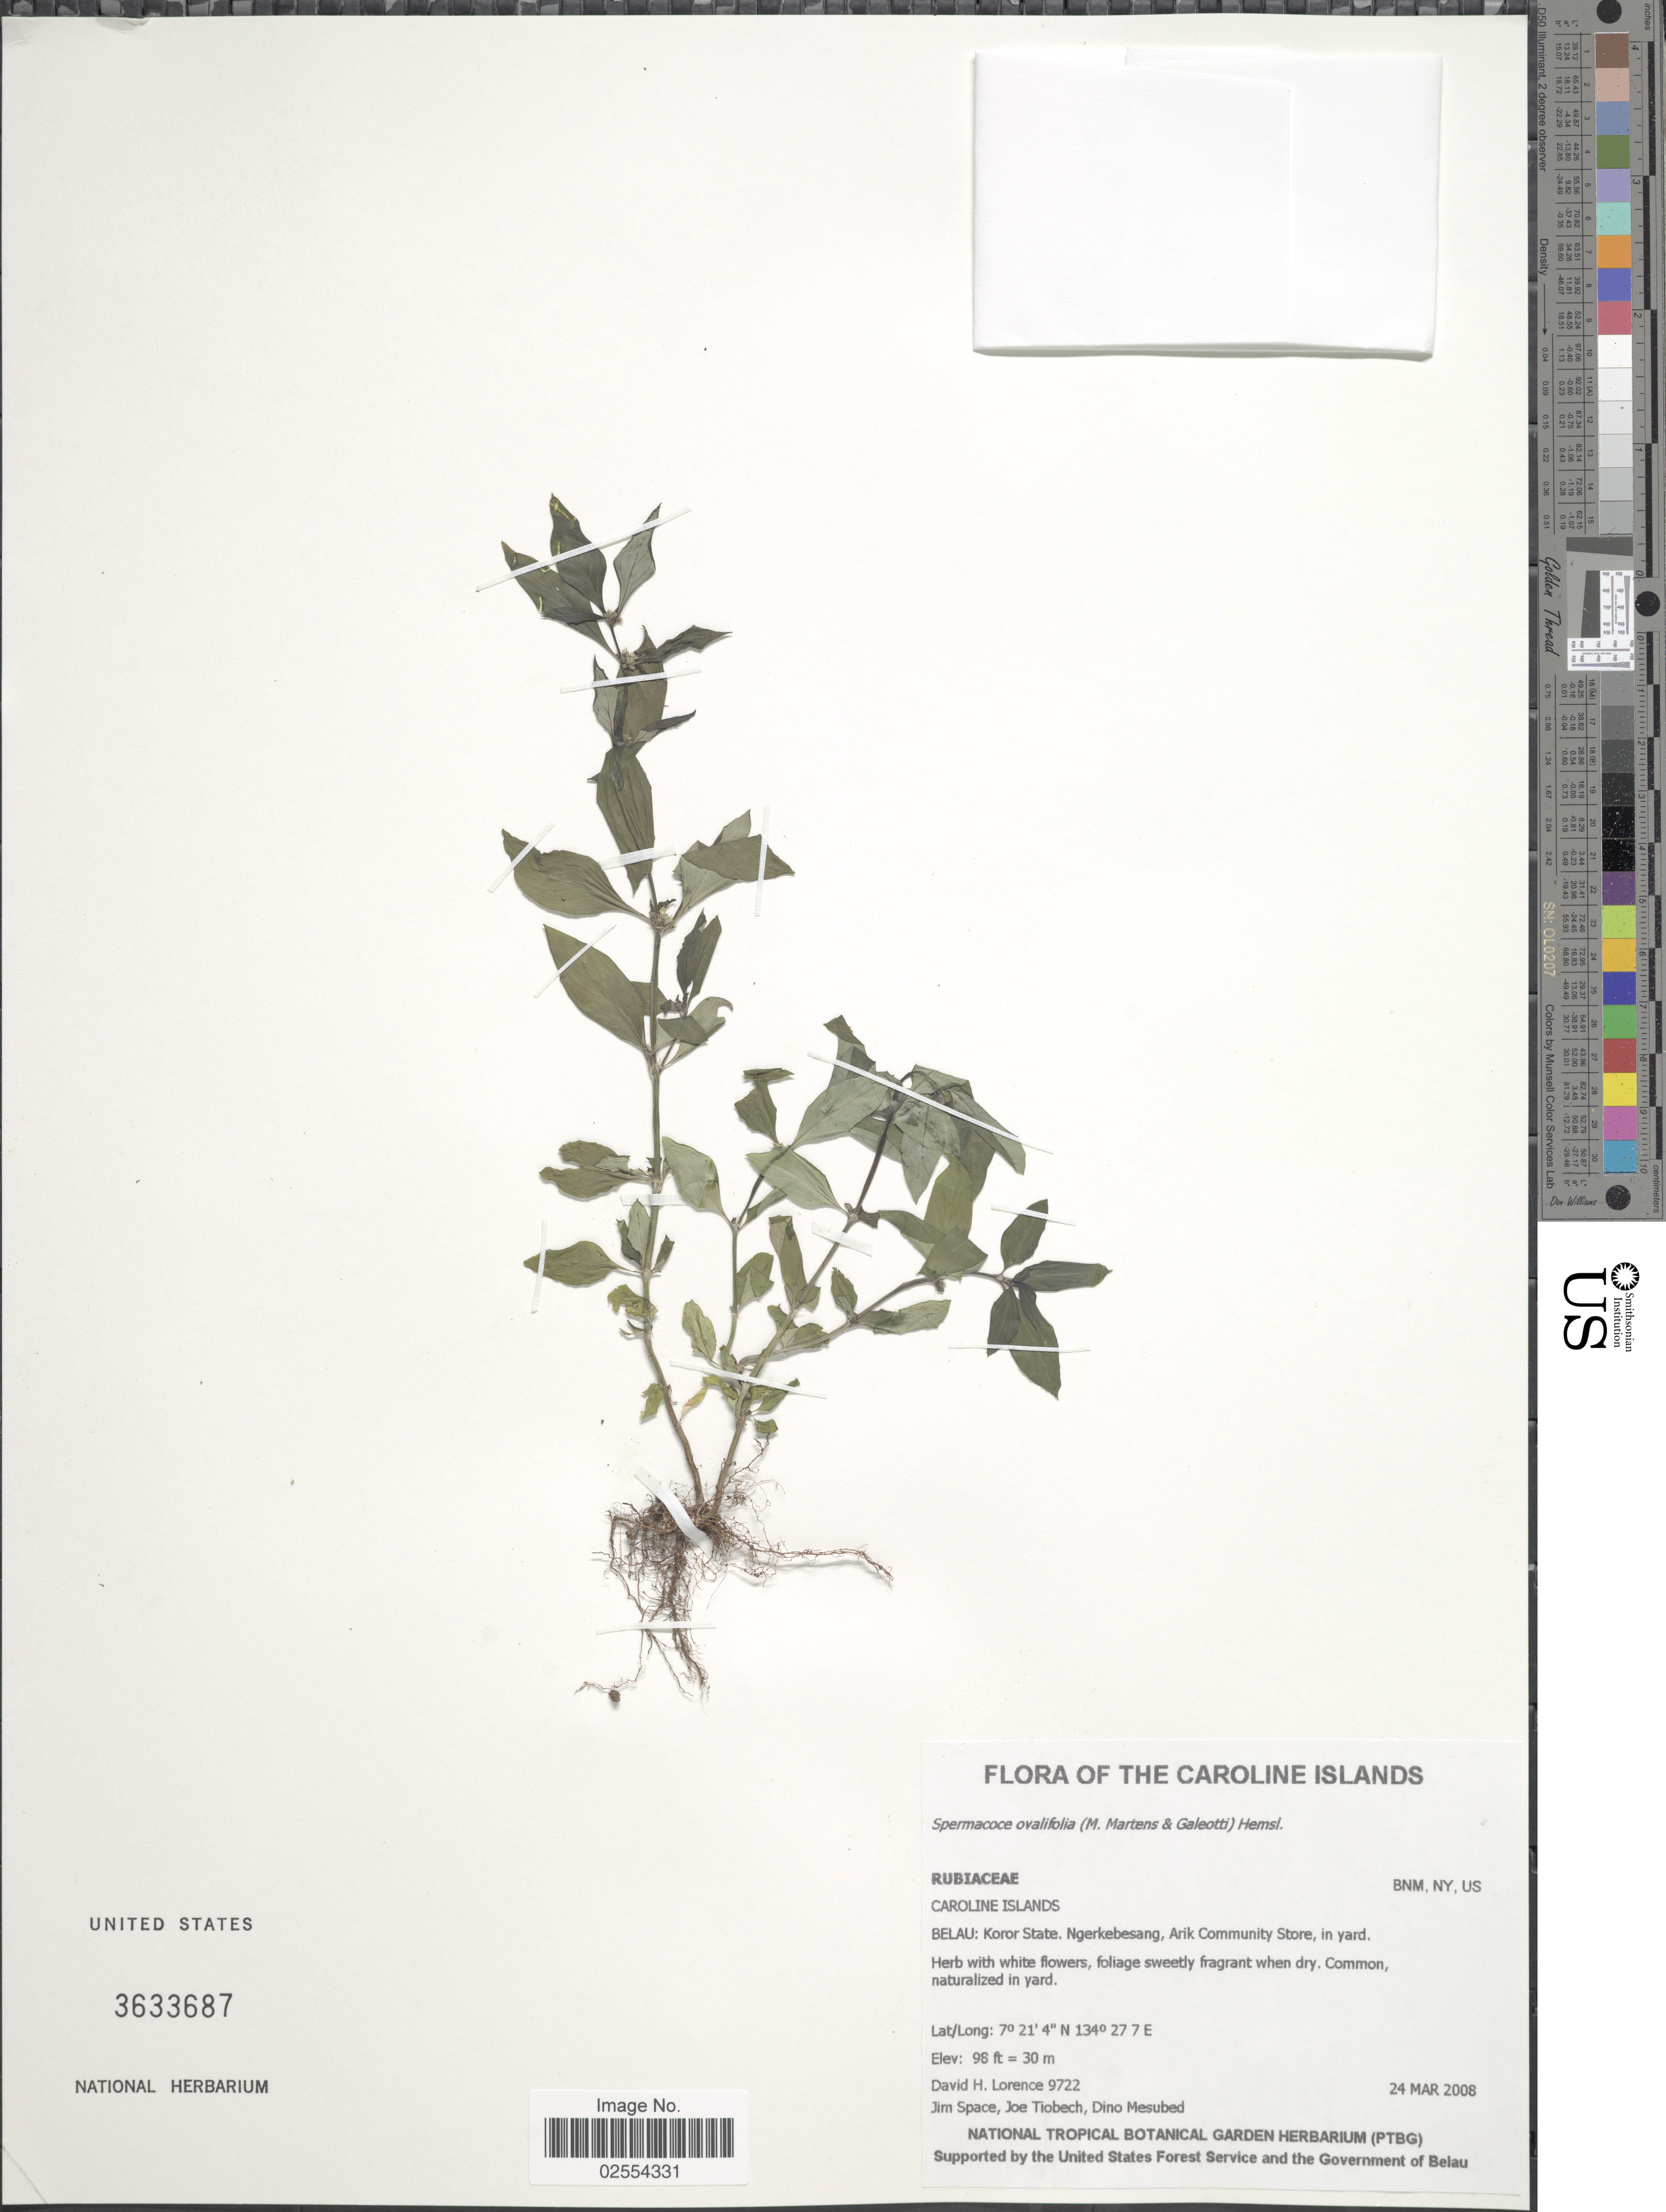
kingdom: Plantae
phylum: Tracheophyta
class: Magnoliopsida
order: Gentianales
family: Rubiaceae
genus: Spermacoce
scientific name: Spermacoce ovalifolia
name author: (M. Martens & Galeotti) Hemsl.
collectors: D. Lorence, J. Space, J. Tiobech & D. Mesubed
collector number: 9722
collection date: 2008-03-24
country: Palau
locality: The Caroline Islands, Koror State, Ngerkebesang, Arik Community Store, in yard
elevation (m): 30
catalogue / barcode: US 3633687